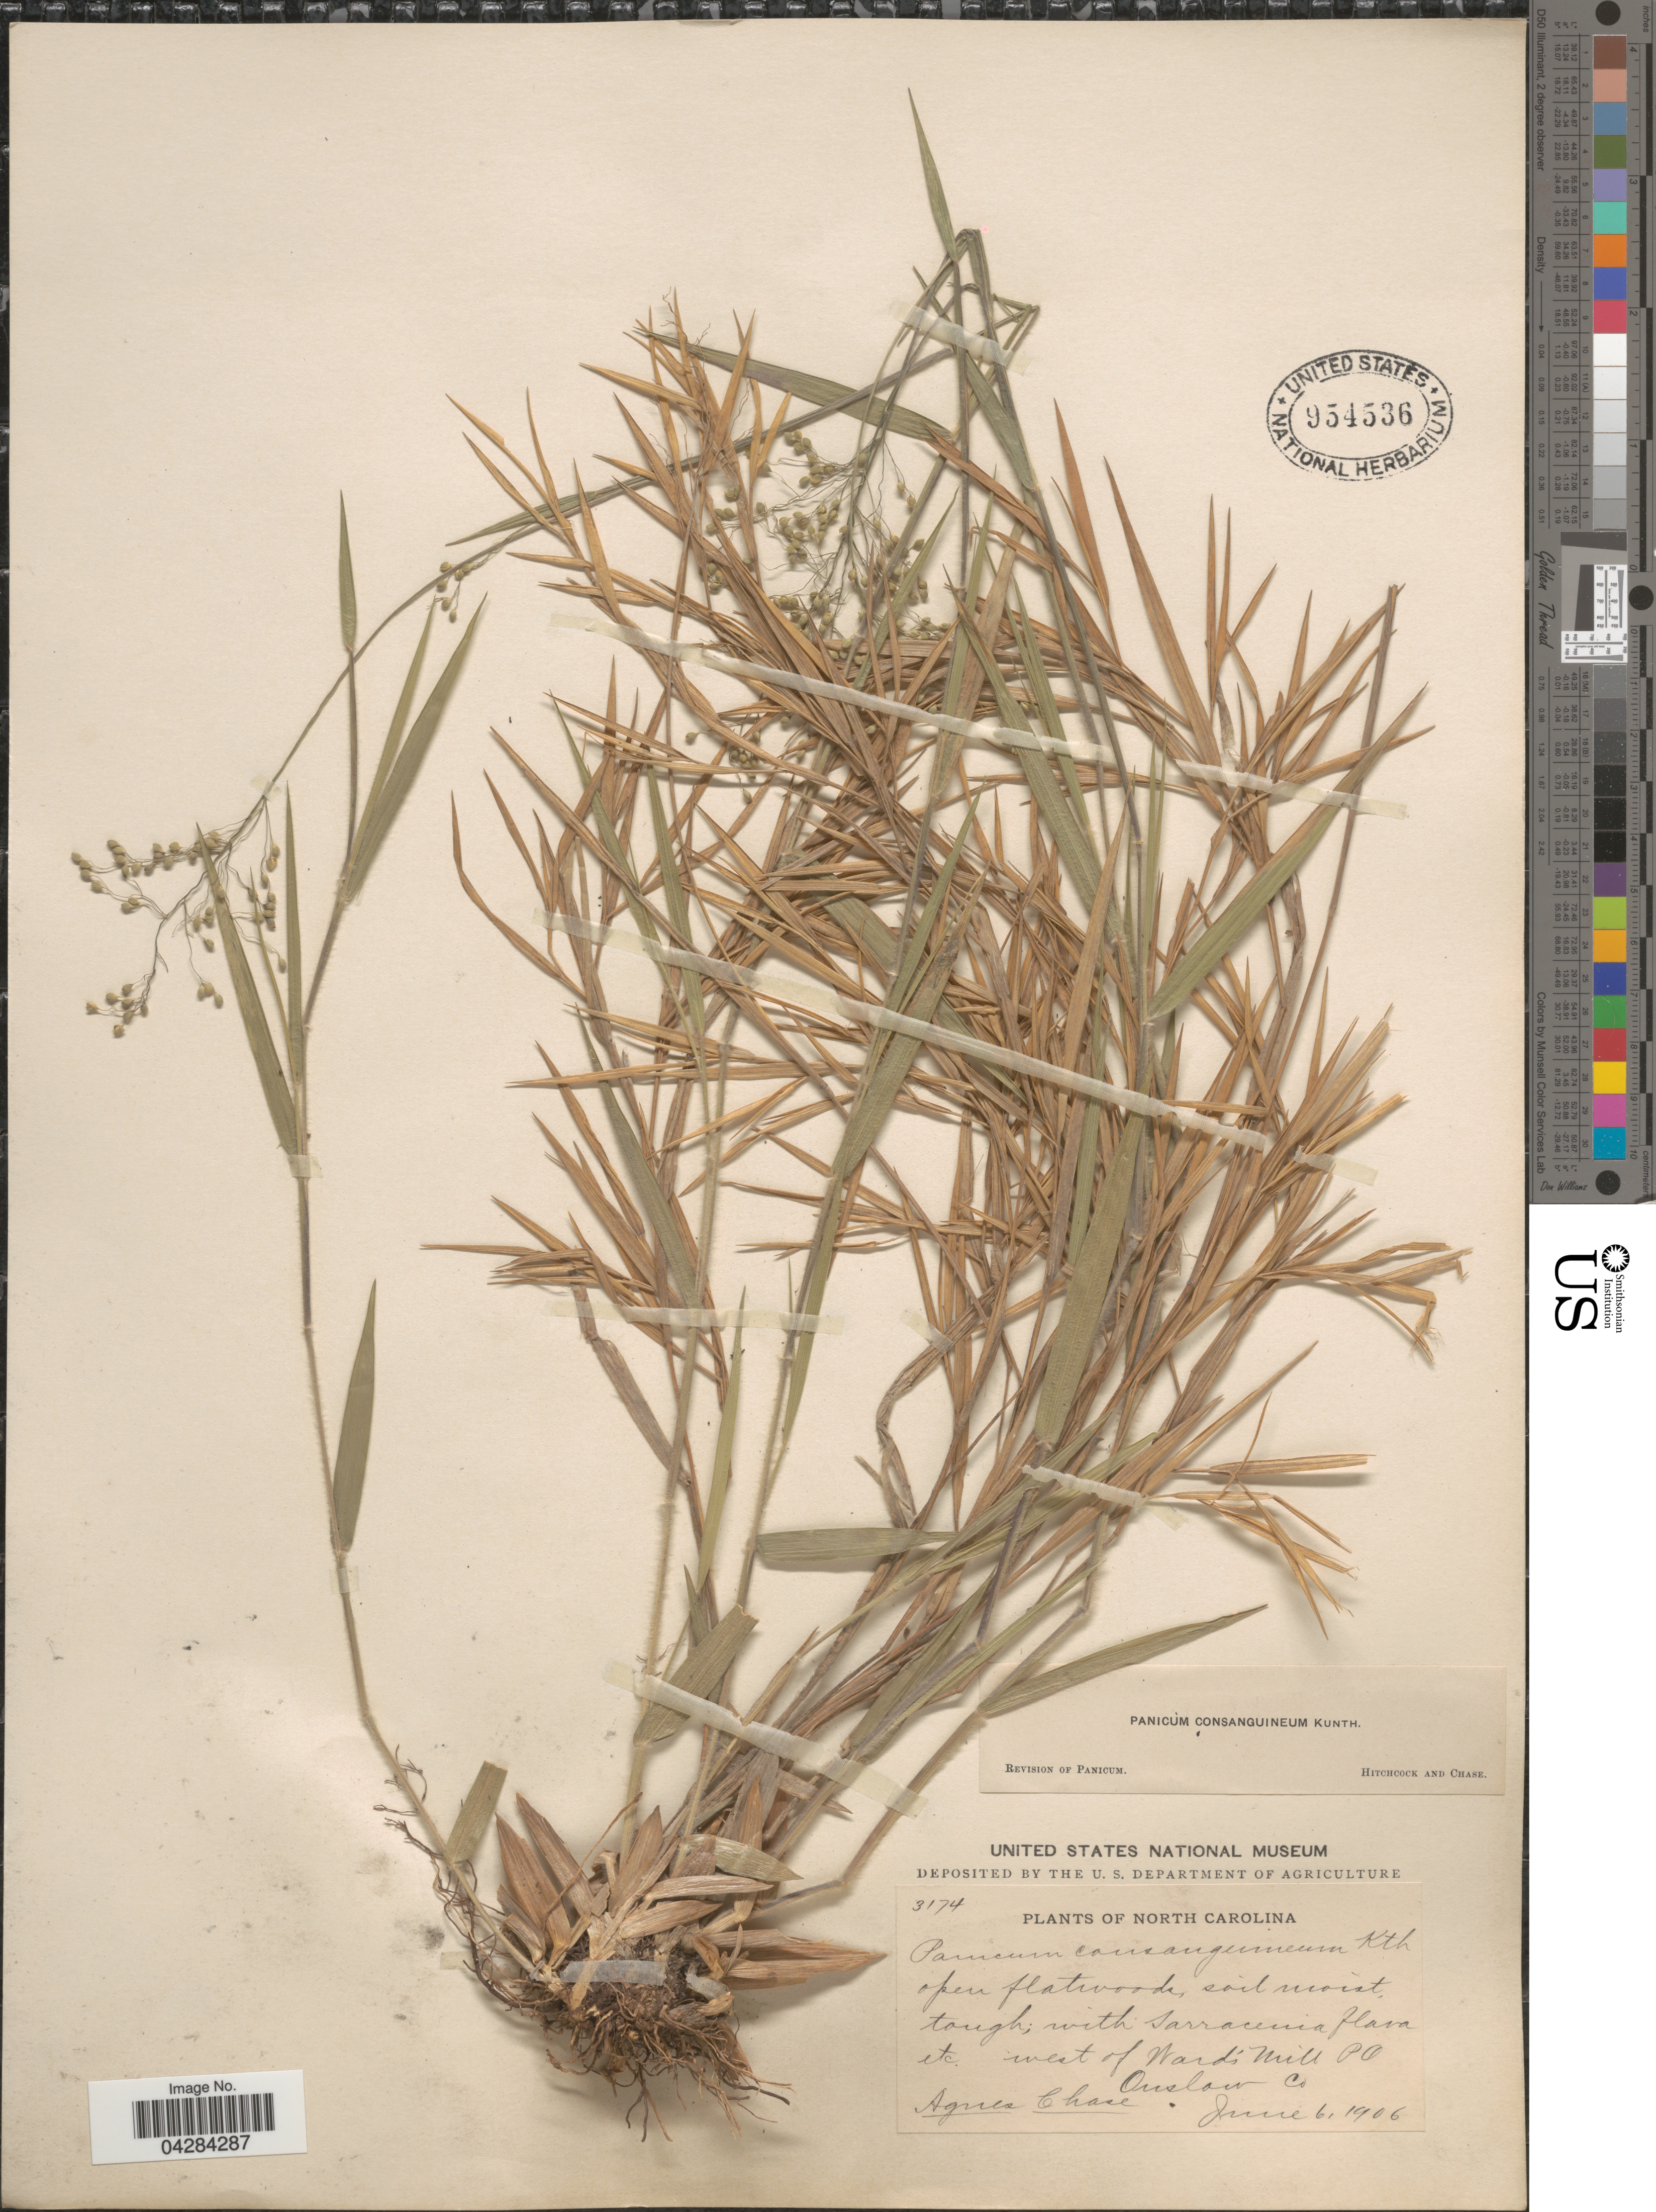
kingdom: Plantae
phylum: Tracheophyta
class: Liliopsida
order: Poales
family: Poaceae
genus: Dichanthelium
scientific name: Dichanthelium ovale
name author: (Elliott) Gould & C.A. Clark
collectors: A. Chase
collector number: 3174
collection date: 1906-06-06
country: United States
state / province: North Carolina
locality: Open flatwoods, soil moist tough; west of Ward's Mill PO Onslow Co.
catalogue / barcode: US 954536